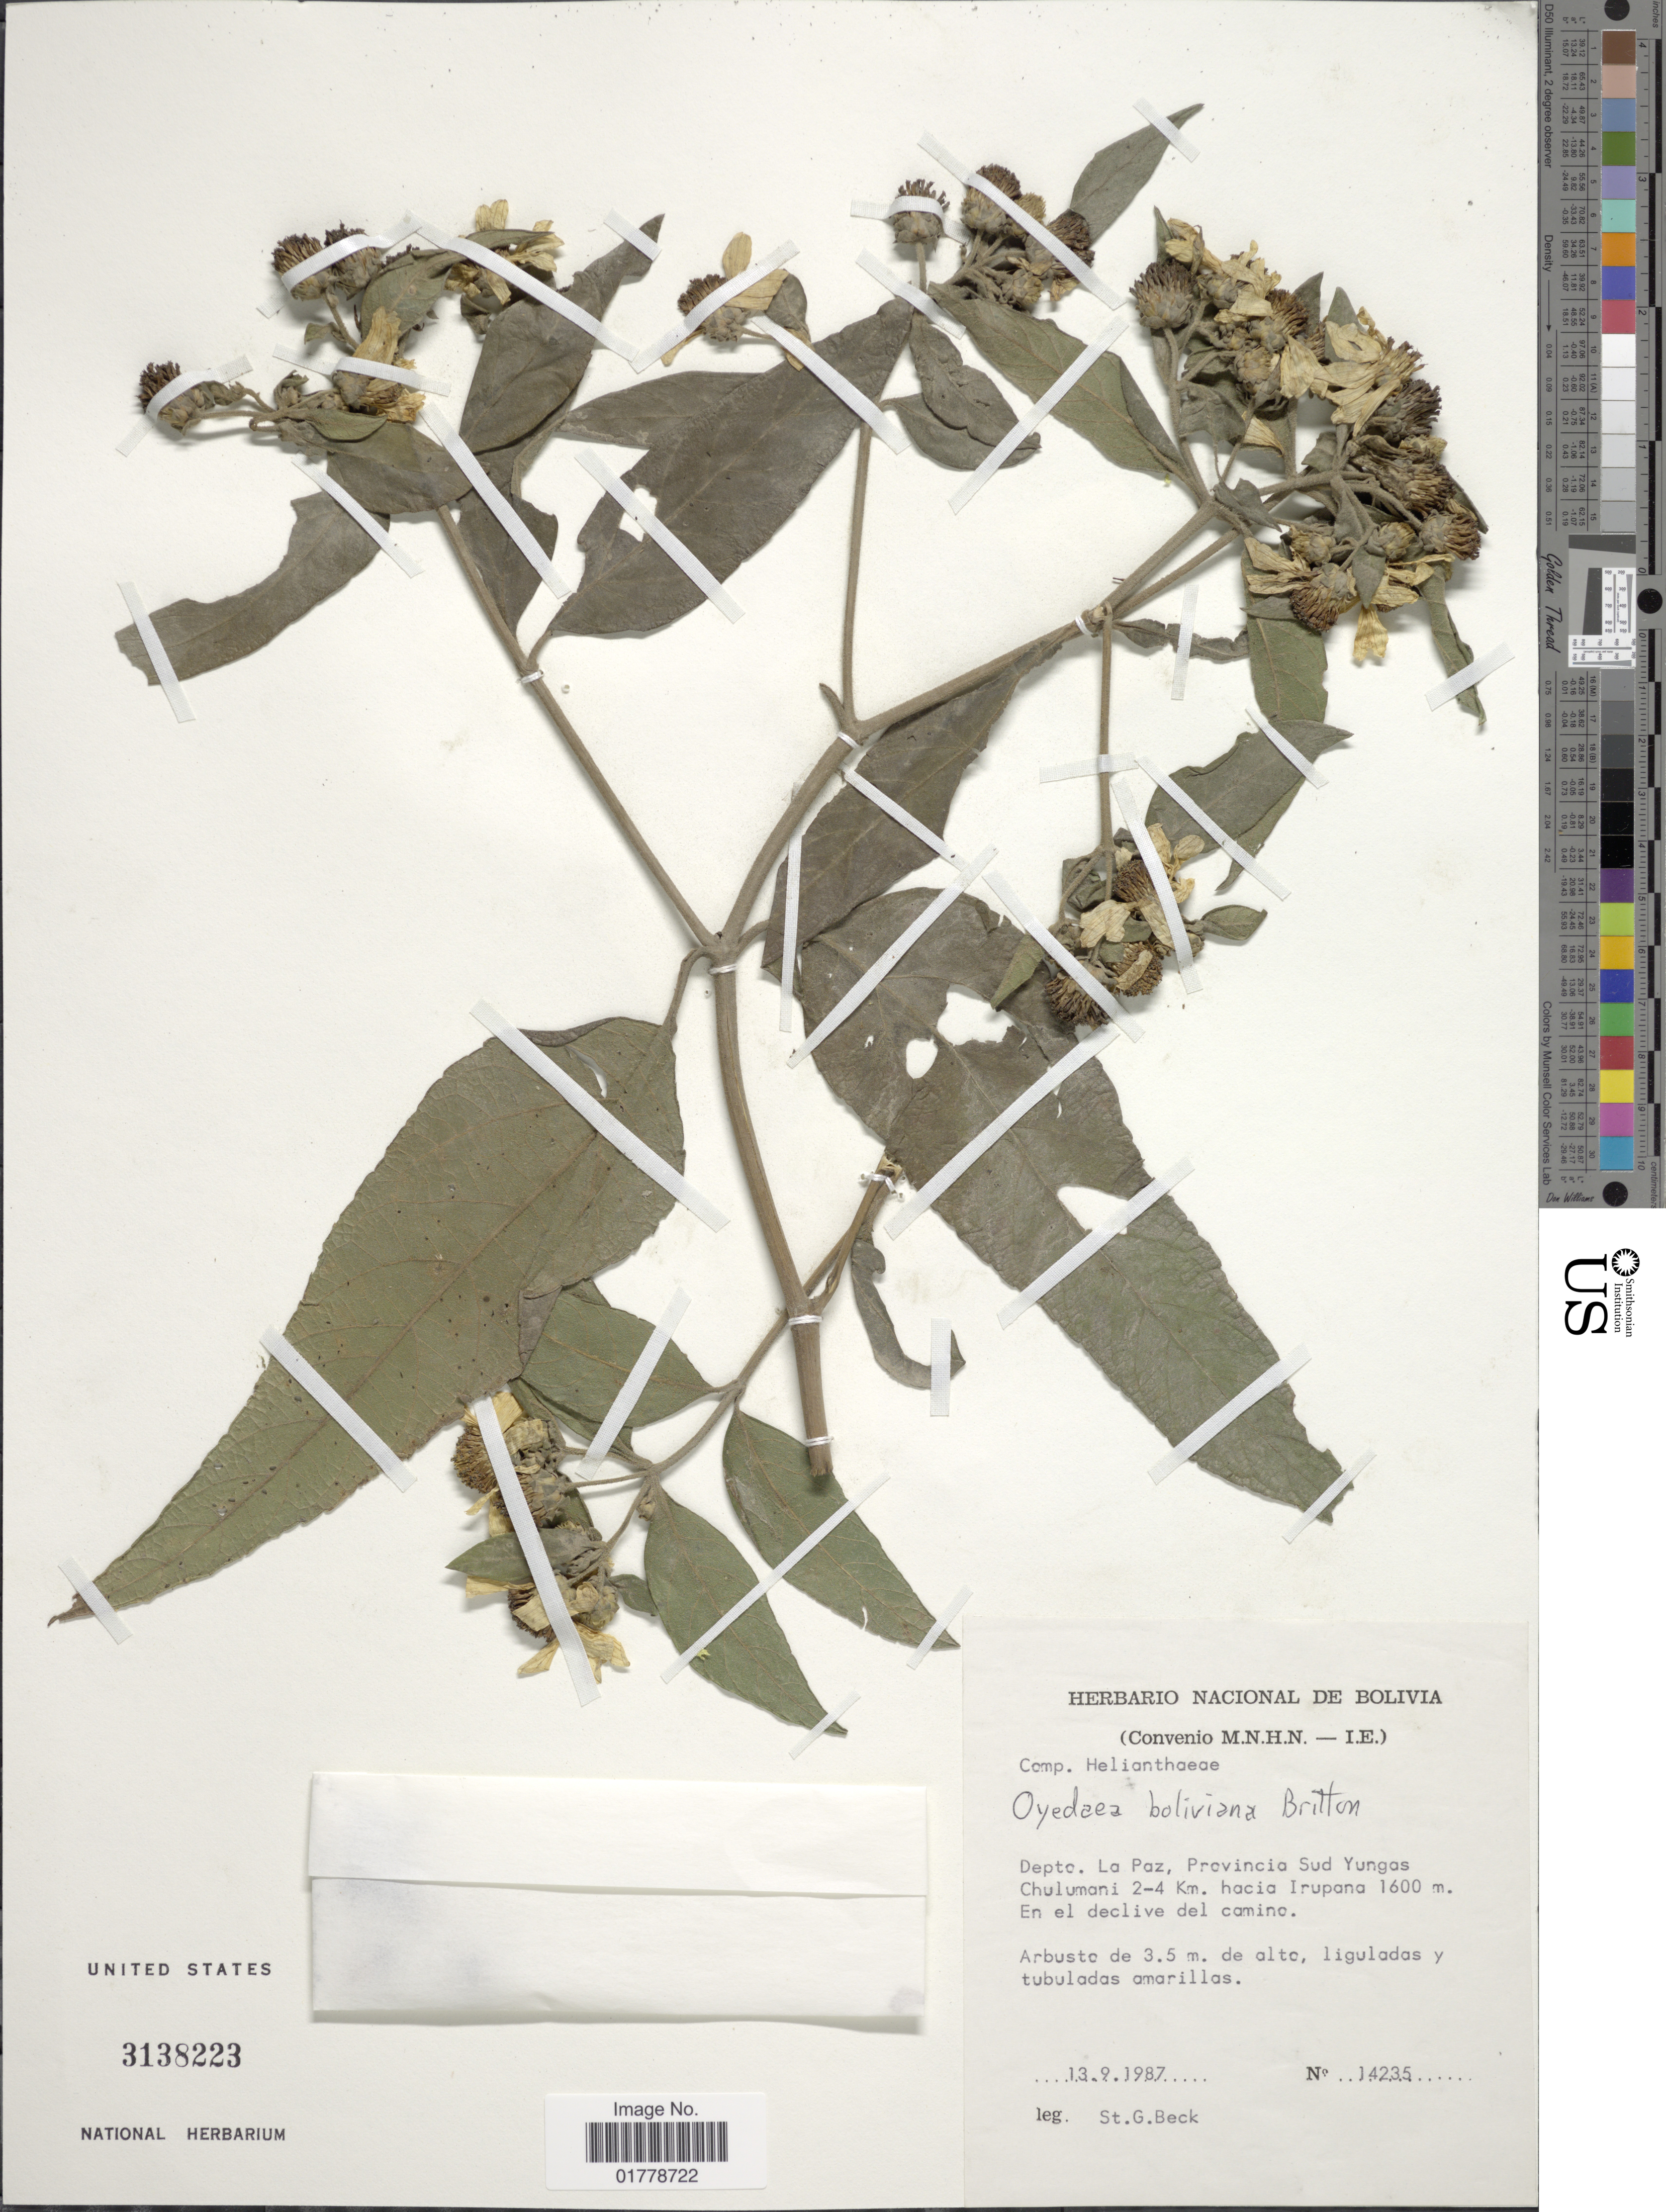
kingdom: Plantae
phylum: Tracheophyta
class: Magnoliopsida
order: Asterales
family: Asteraceae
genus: Oyedaea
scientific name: Oyedaea boliviana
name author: Britton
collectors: S. G. Beck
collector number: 14235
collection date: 1987-09-13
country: Bolivia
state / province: La Paz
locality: Depto. La Paz, Provincia Sud Yungas Chulumani 2-4 Km. hacia Irupana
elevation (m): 1600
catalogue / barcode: US 3138223